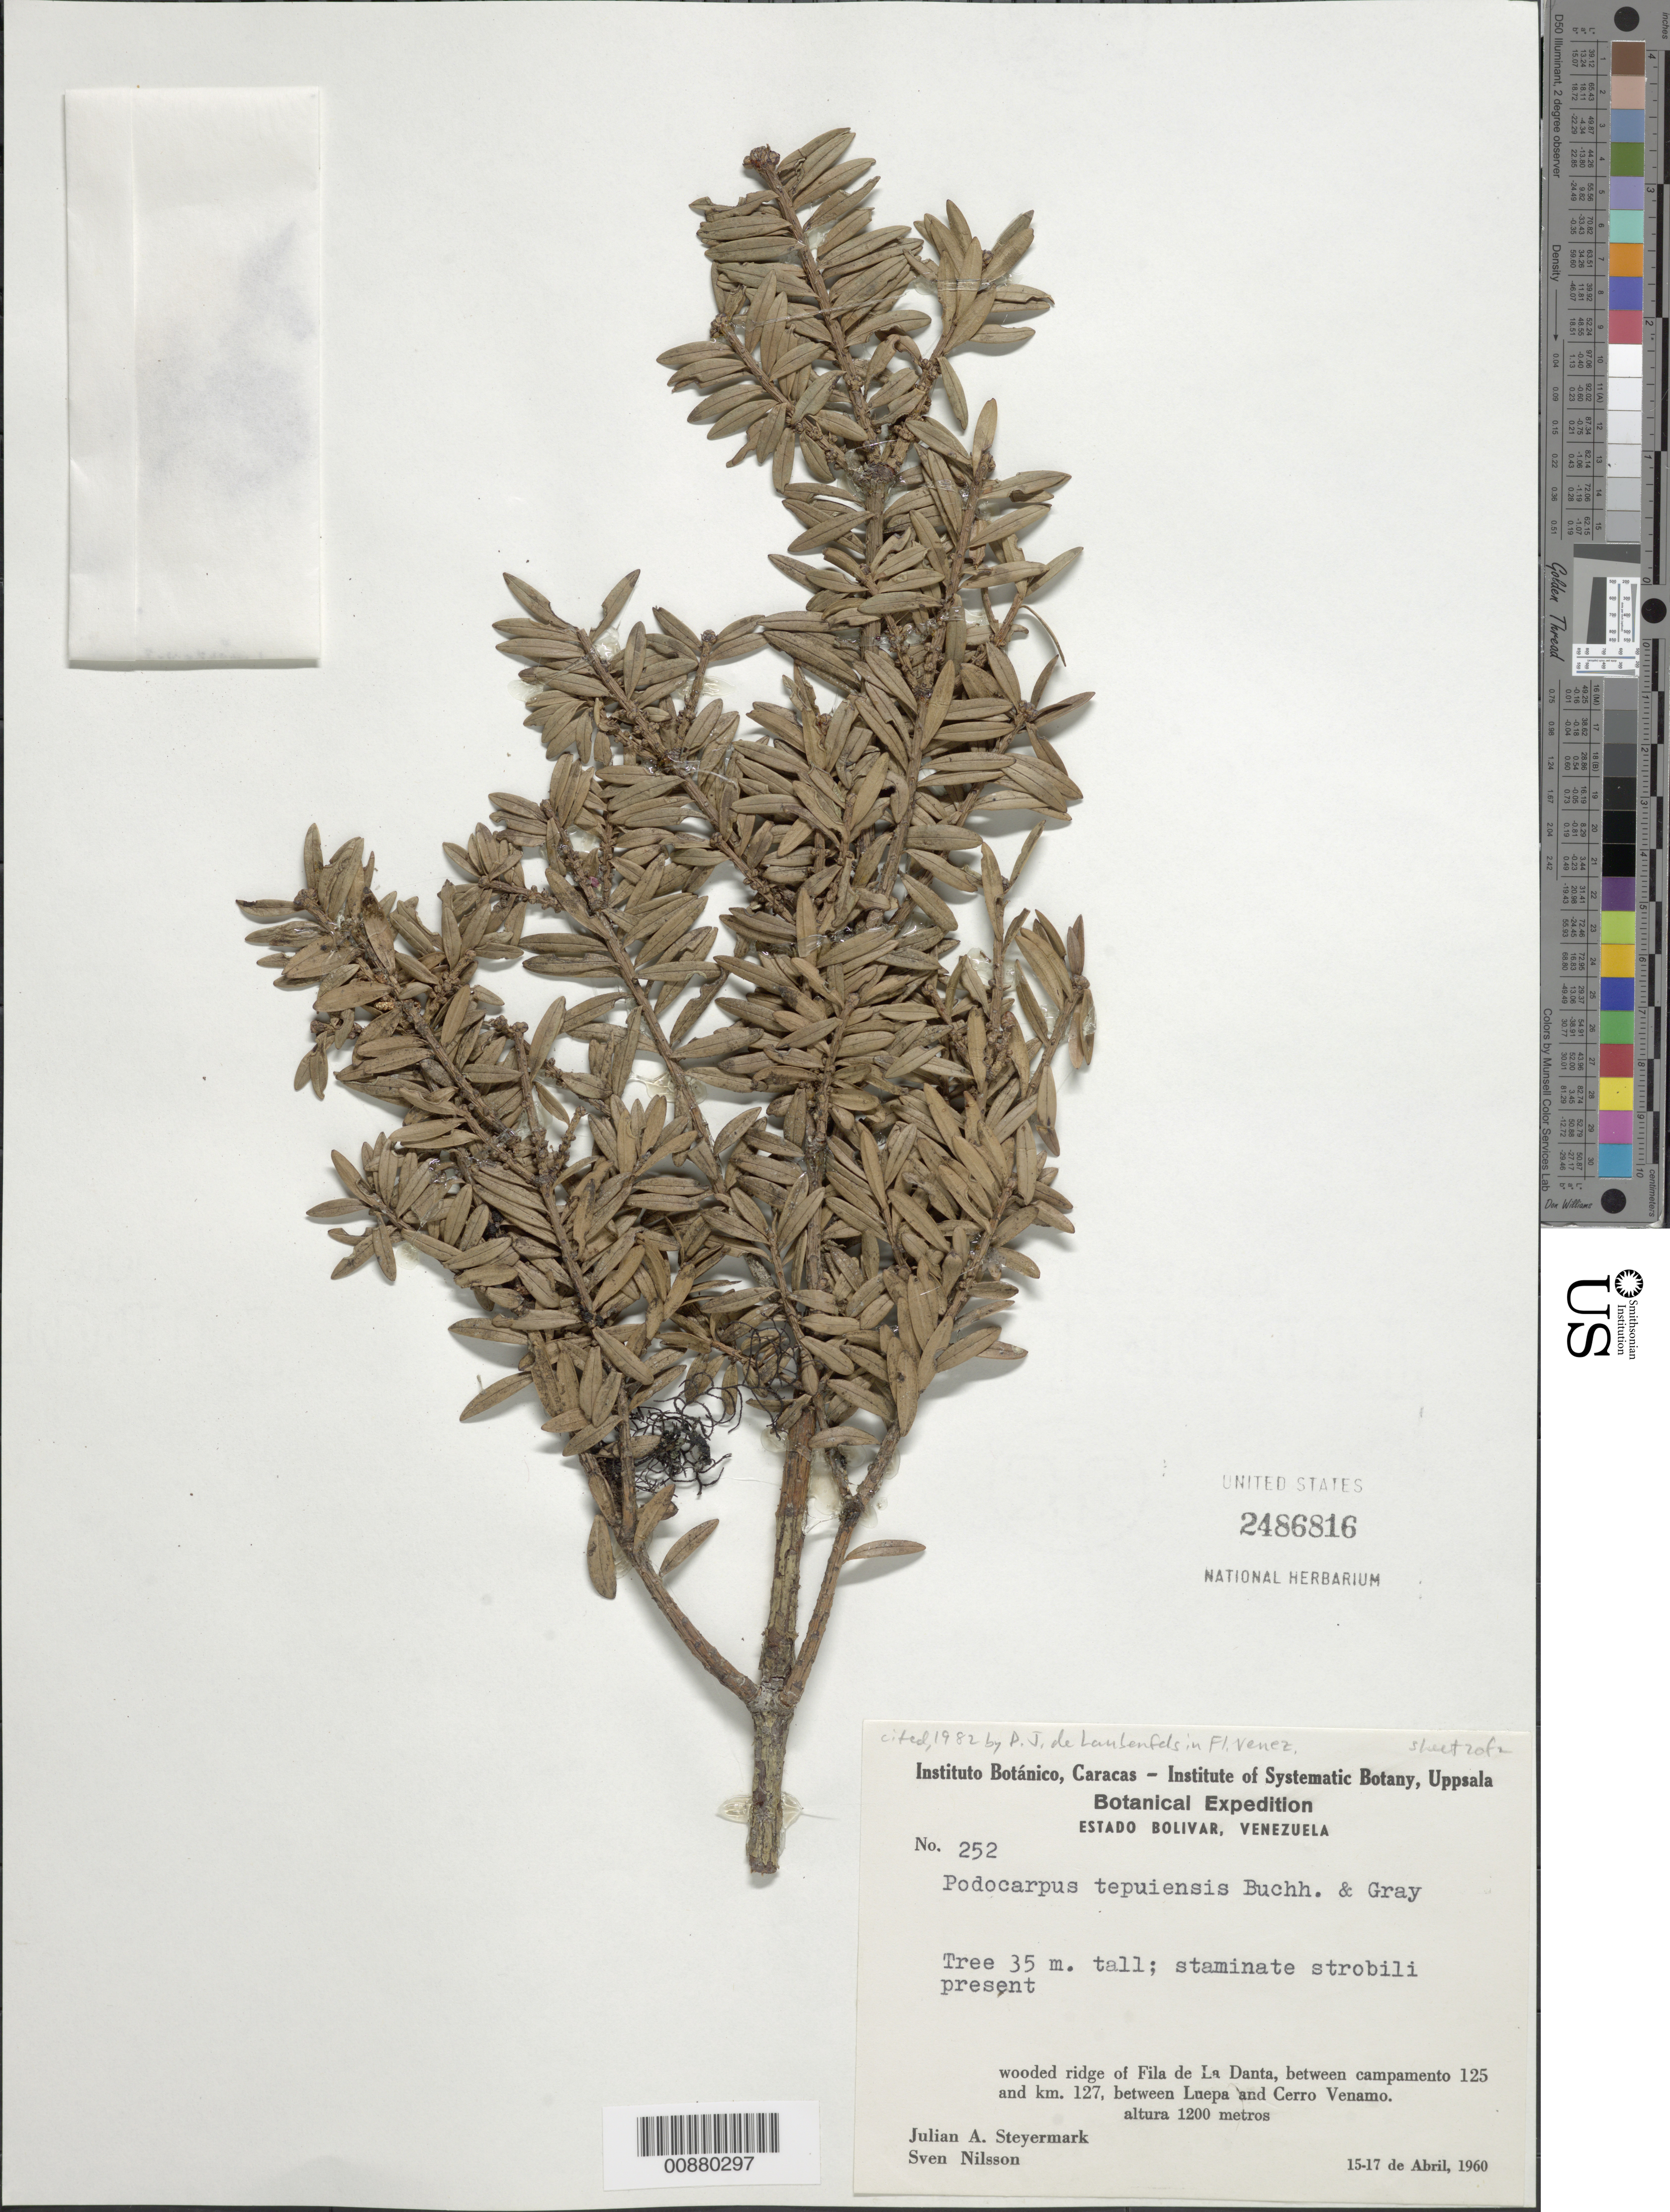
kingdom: Plantae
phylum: Tracheophyta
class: Pinopsida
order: Pinales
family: Podocarpaceae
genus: Podocarpus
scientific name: Podocarpus tepuiensis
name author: J. Buchholz & N.E. Gray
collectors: J. Steyermark & S. Nilsson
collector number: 252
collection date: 1960-04-15/1960-04-17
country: Venezuela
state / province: Bolivar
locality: Wooded ridge of Fila de La Danta, between campamento 125 and km. 127, between Luepa and Cerro Venamo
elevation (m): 1200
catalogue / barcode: US 2486816